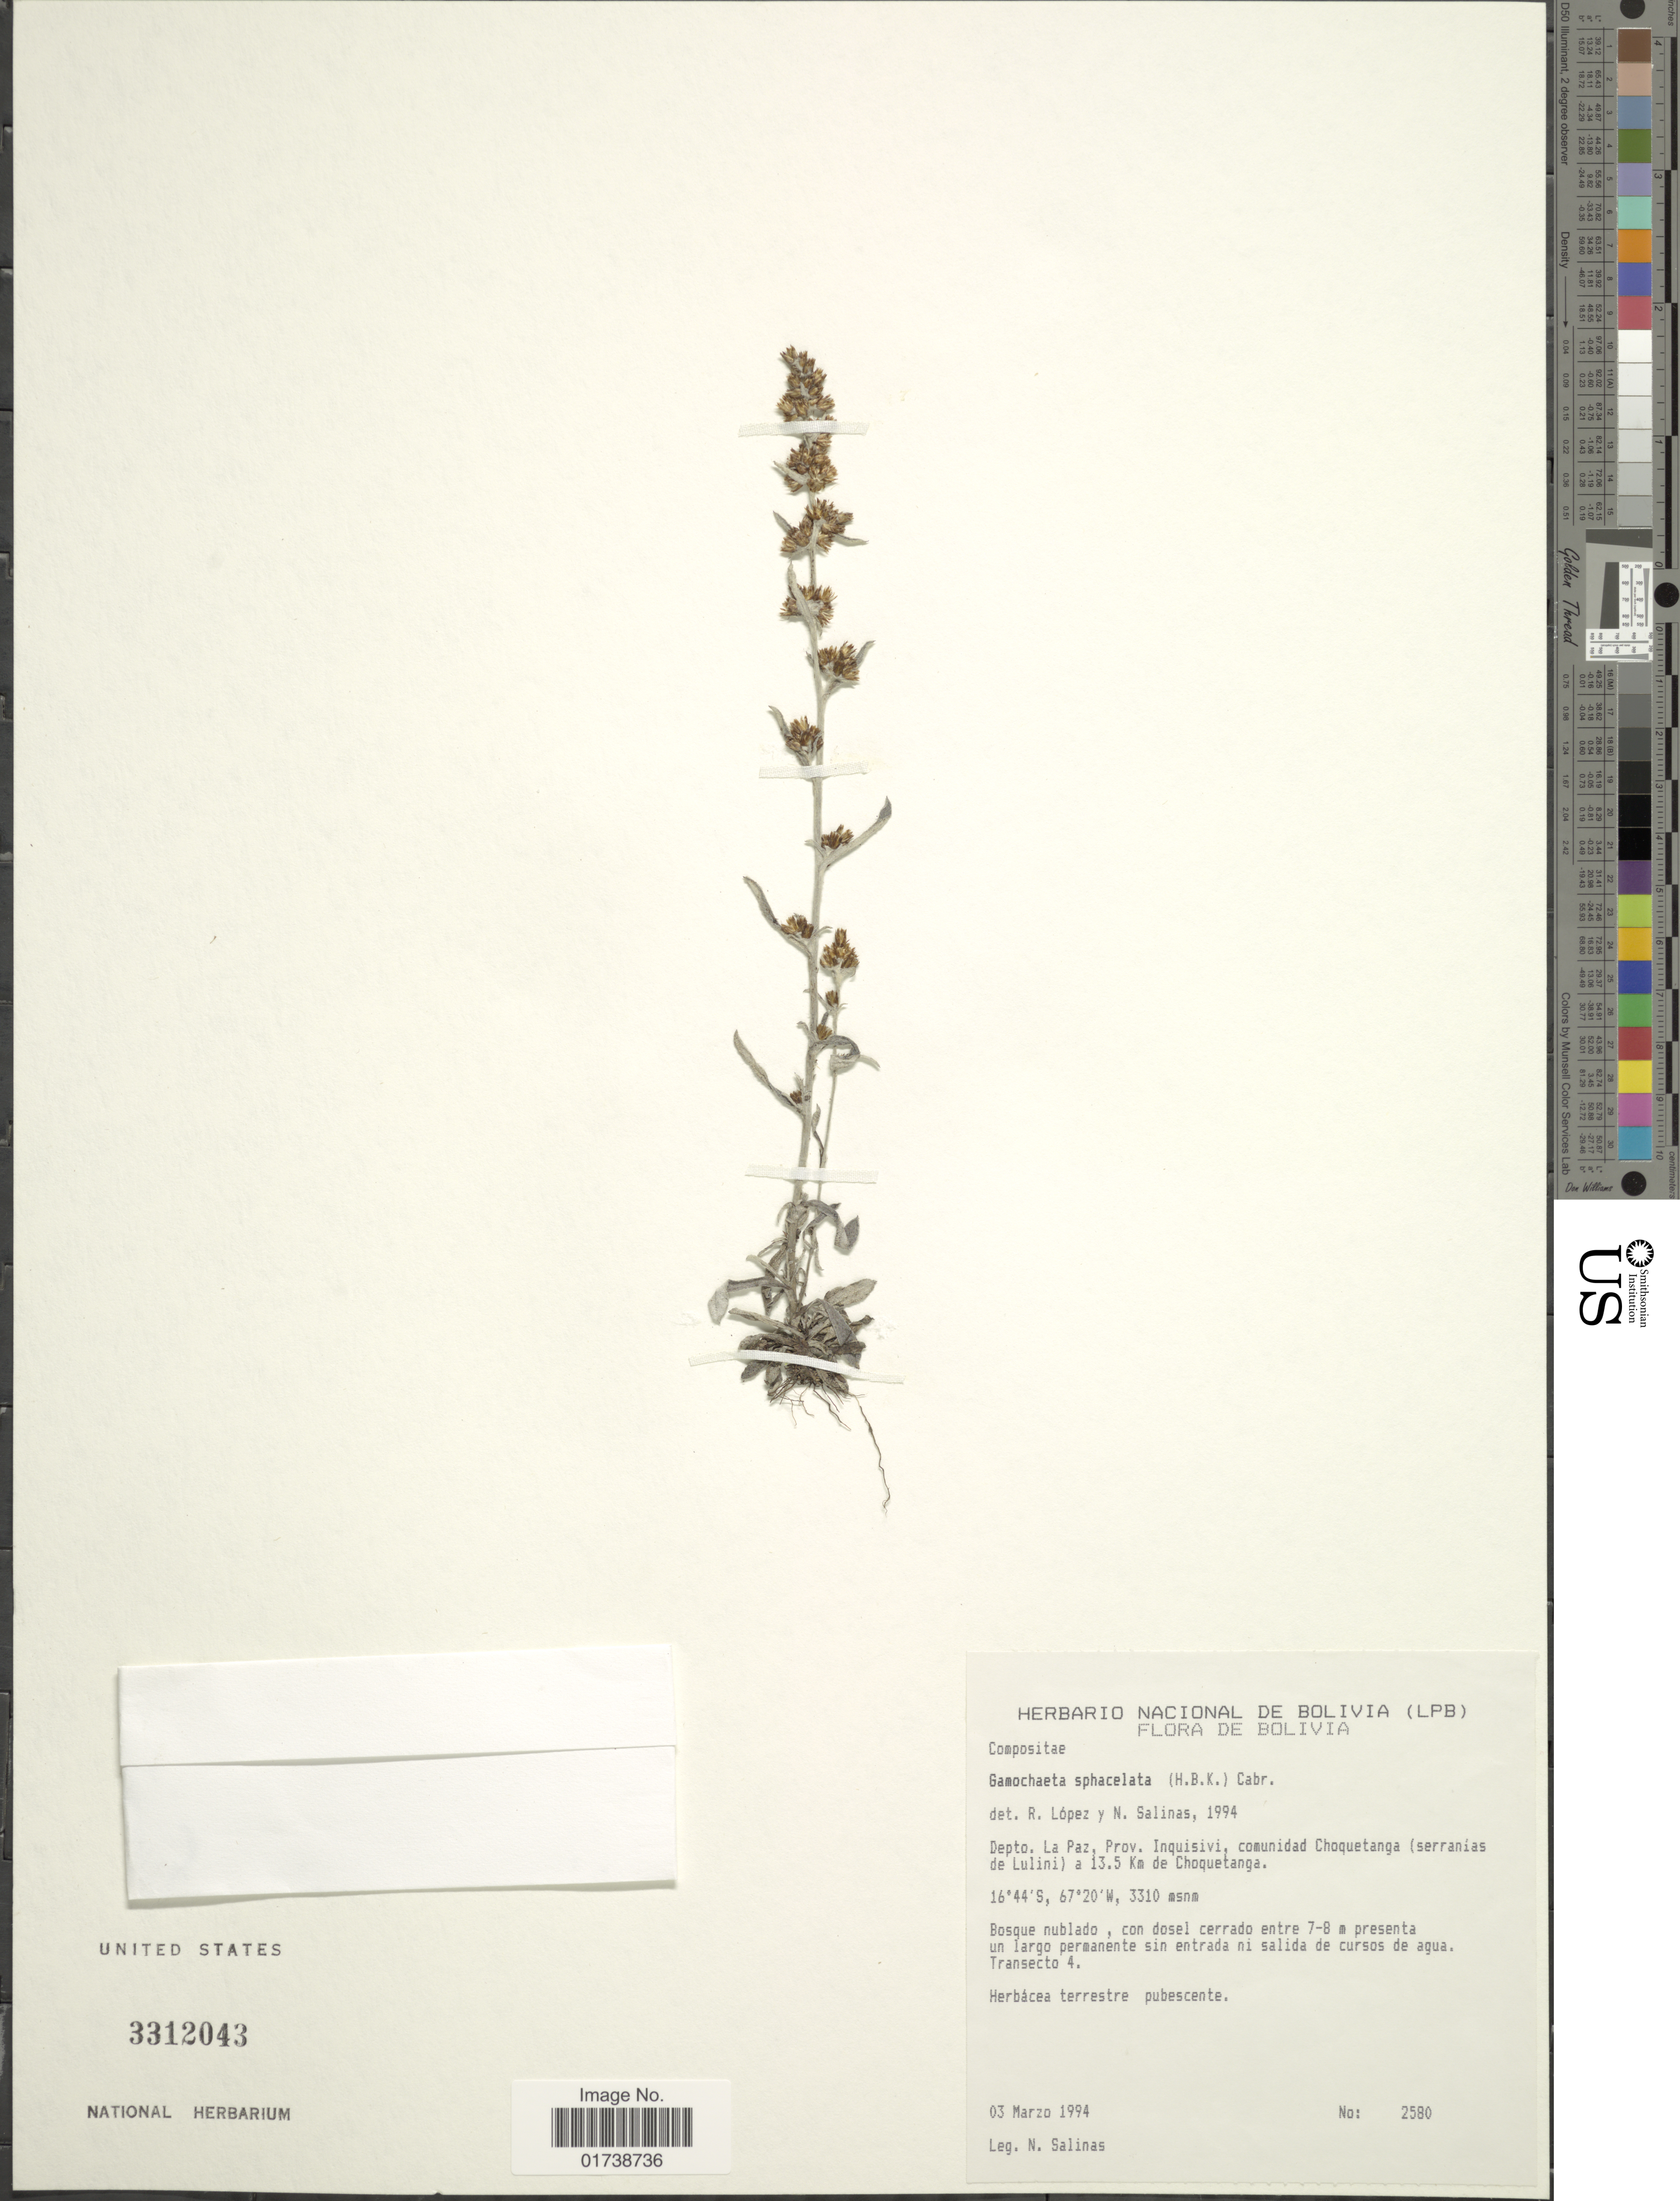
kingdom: Plantae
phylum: Tracheophyta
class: Magnoliopsida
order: Asterales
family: Asteraceae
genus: Gamochaeta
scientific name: Gamochaeta sphacilata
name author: (Kunth) Cabrera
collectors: N. Salinas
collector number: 2580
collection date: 1994-03-03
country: Bolivia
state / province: La Paz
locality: Prov. Inquisivi, comunidad Choquetanga (serranias de Lulini) a 13.5 Km de Choquetanga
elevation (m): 3310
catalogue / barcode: US 3312043